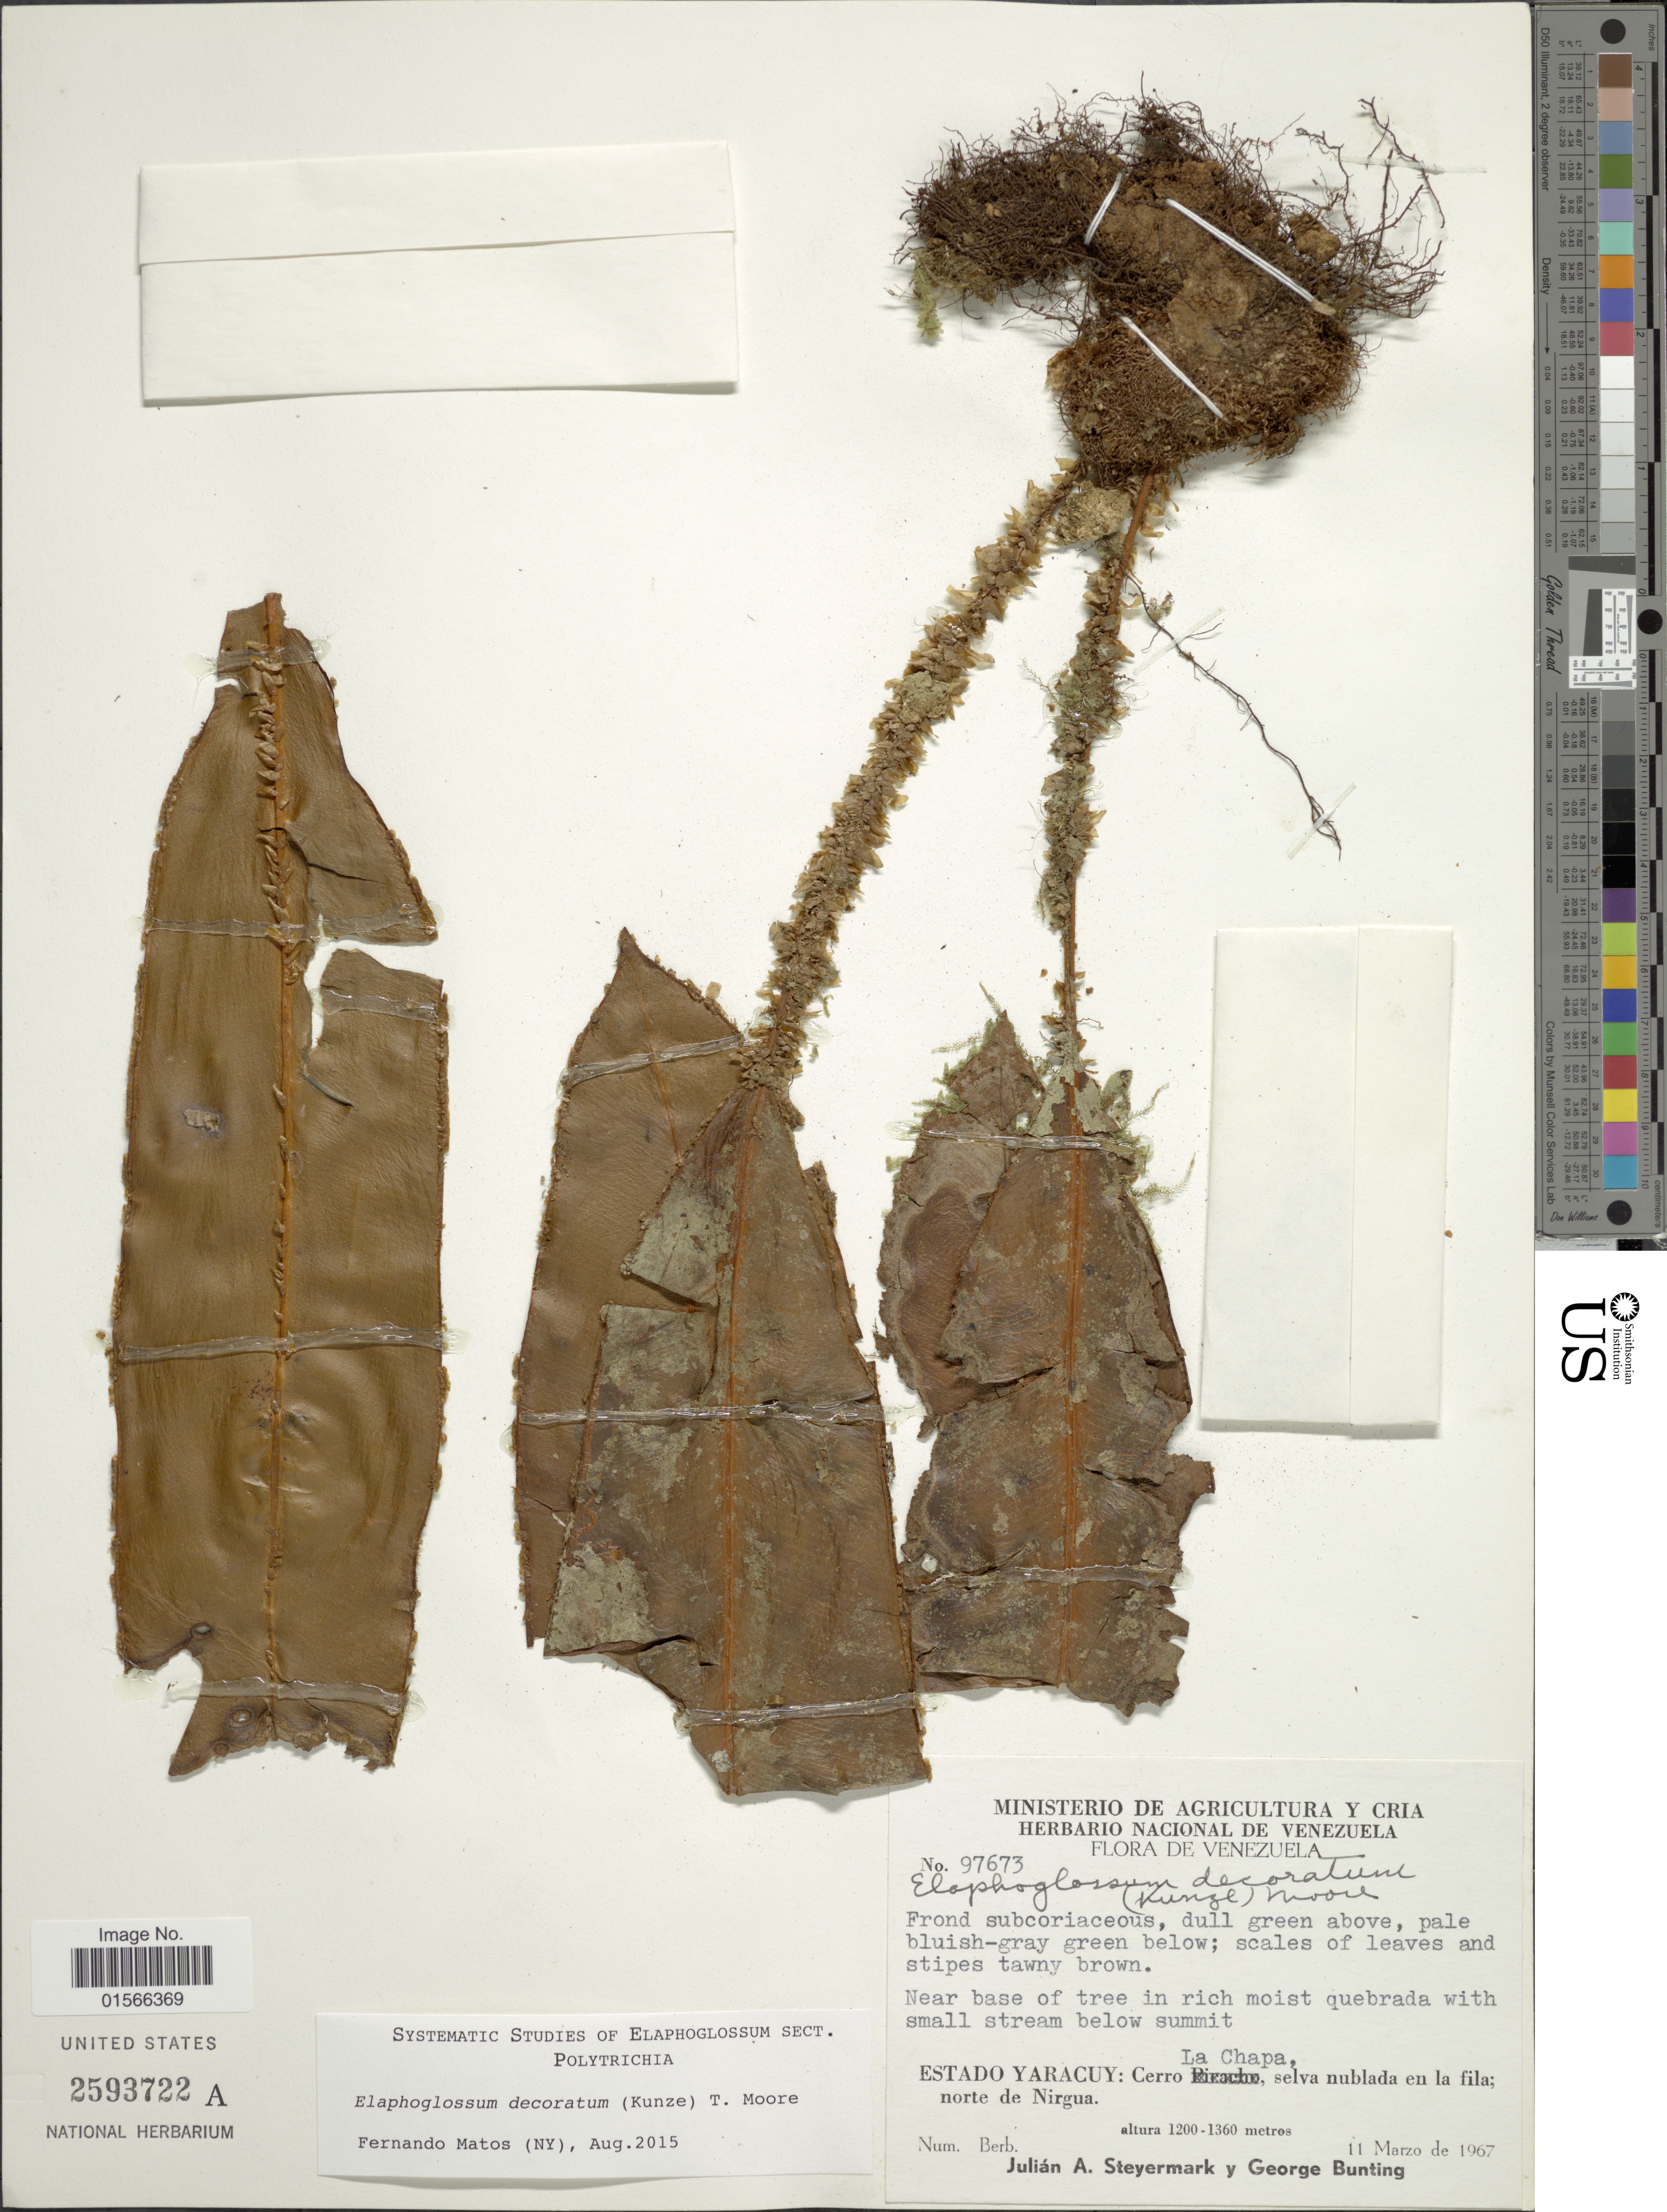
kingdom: Plantae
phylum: Tracheophyta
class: Polypodiopsida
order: Polypodiales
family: Dryopteridaceae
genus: Elaphoglossum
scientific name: Elaphoglossum decoratum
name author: (Kunze) T. Moore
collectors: J. Steyermark & G. S. Bunting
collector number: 97673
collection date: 1967-03-11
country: Venezuela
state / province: Yaracuy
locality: Near base of tree in rich moist quebrada with small stream below summit, Cerro La Chapa, selva nublada en la fila; norte de Nirgua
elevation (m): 1200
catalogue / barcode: US 2593722A